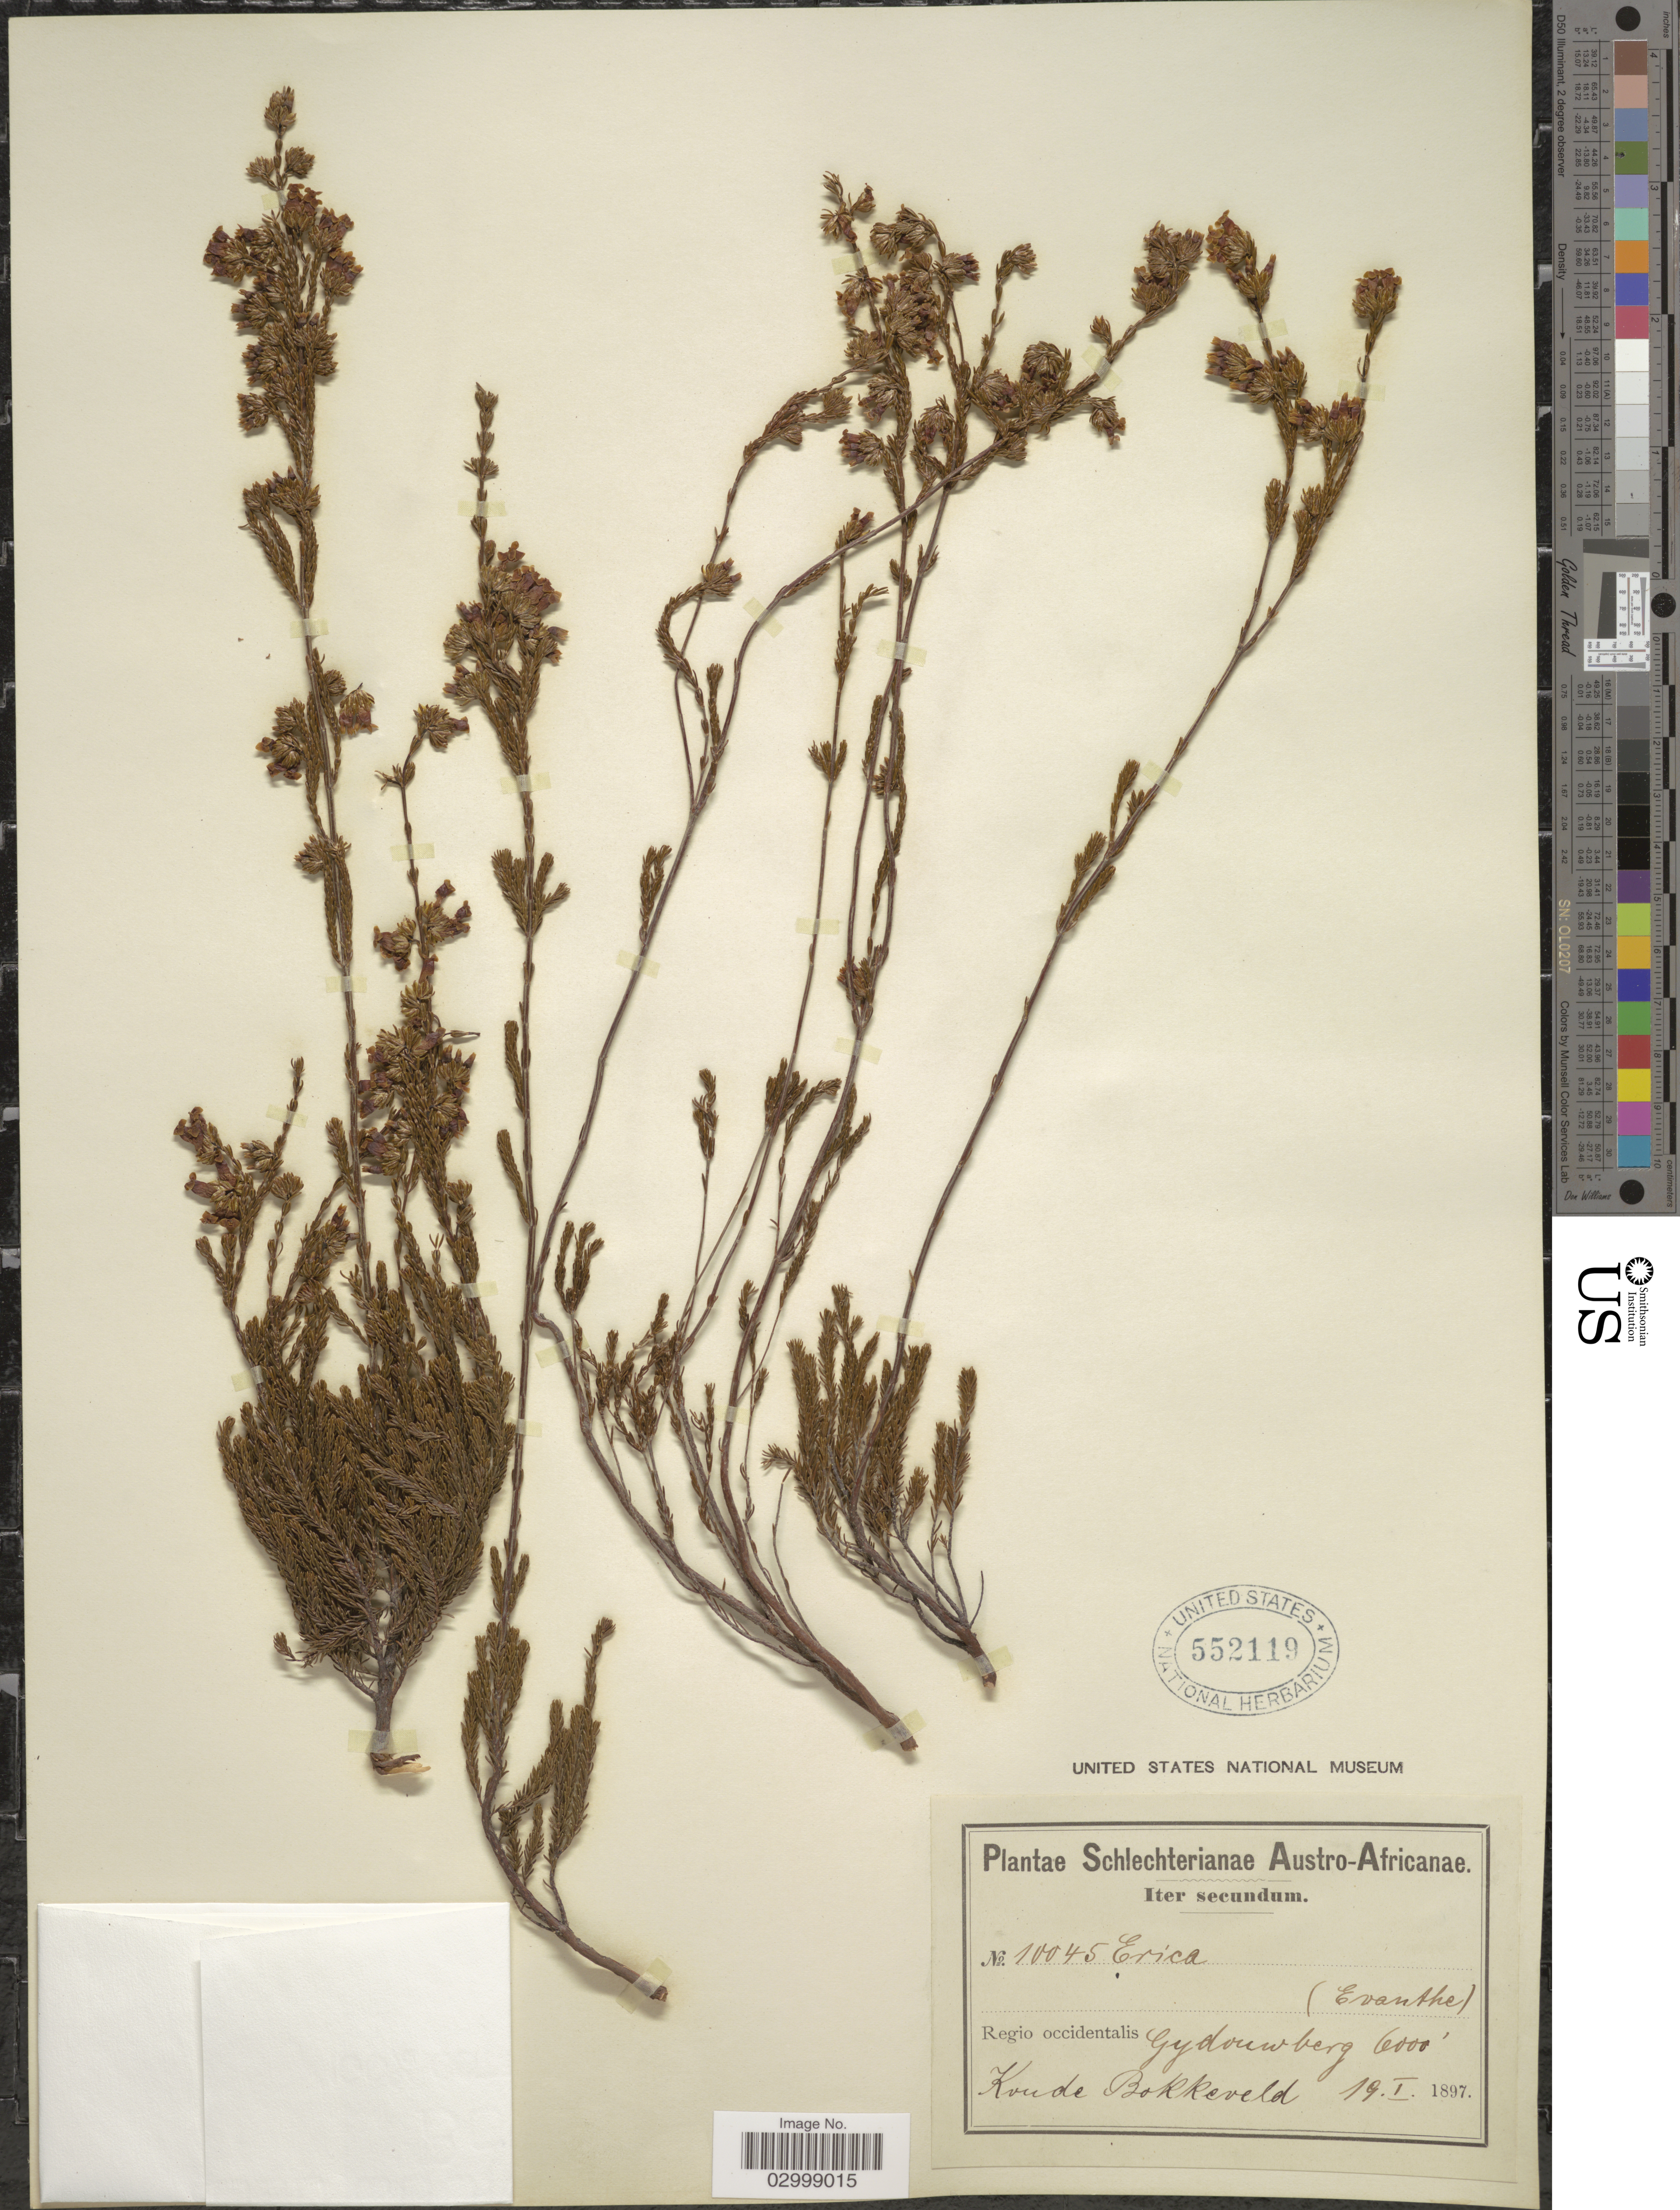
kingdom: Plantae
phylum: Tracheophyta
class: Magnoliopsida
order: Ericales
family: Ericaceae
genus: Erica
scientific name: Erica sp.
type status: Syntype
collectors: Schlechter, --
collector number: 10045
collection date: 1897-01-19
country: South Africa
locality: Austro-Africanae, Regio occidentalis, Gydouwberg, Koude Bokkeveld.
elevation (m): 1829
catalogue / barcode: US 552119